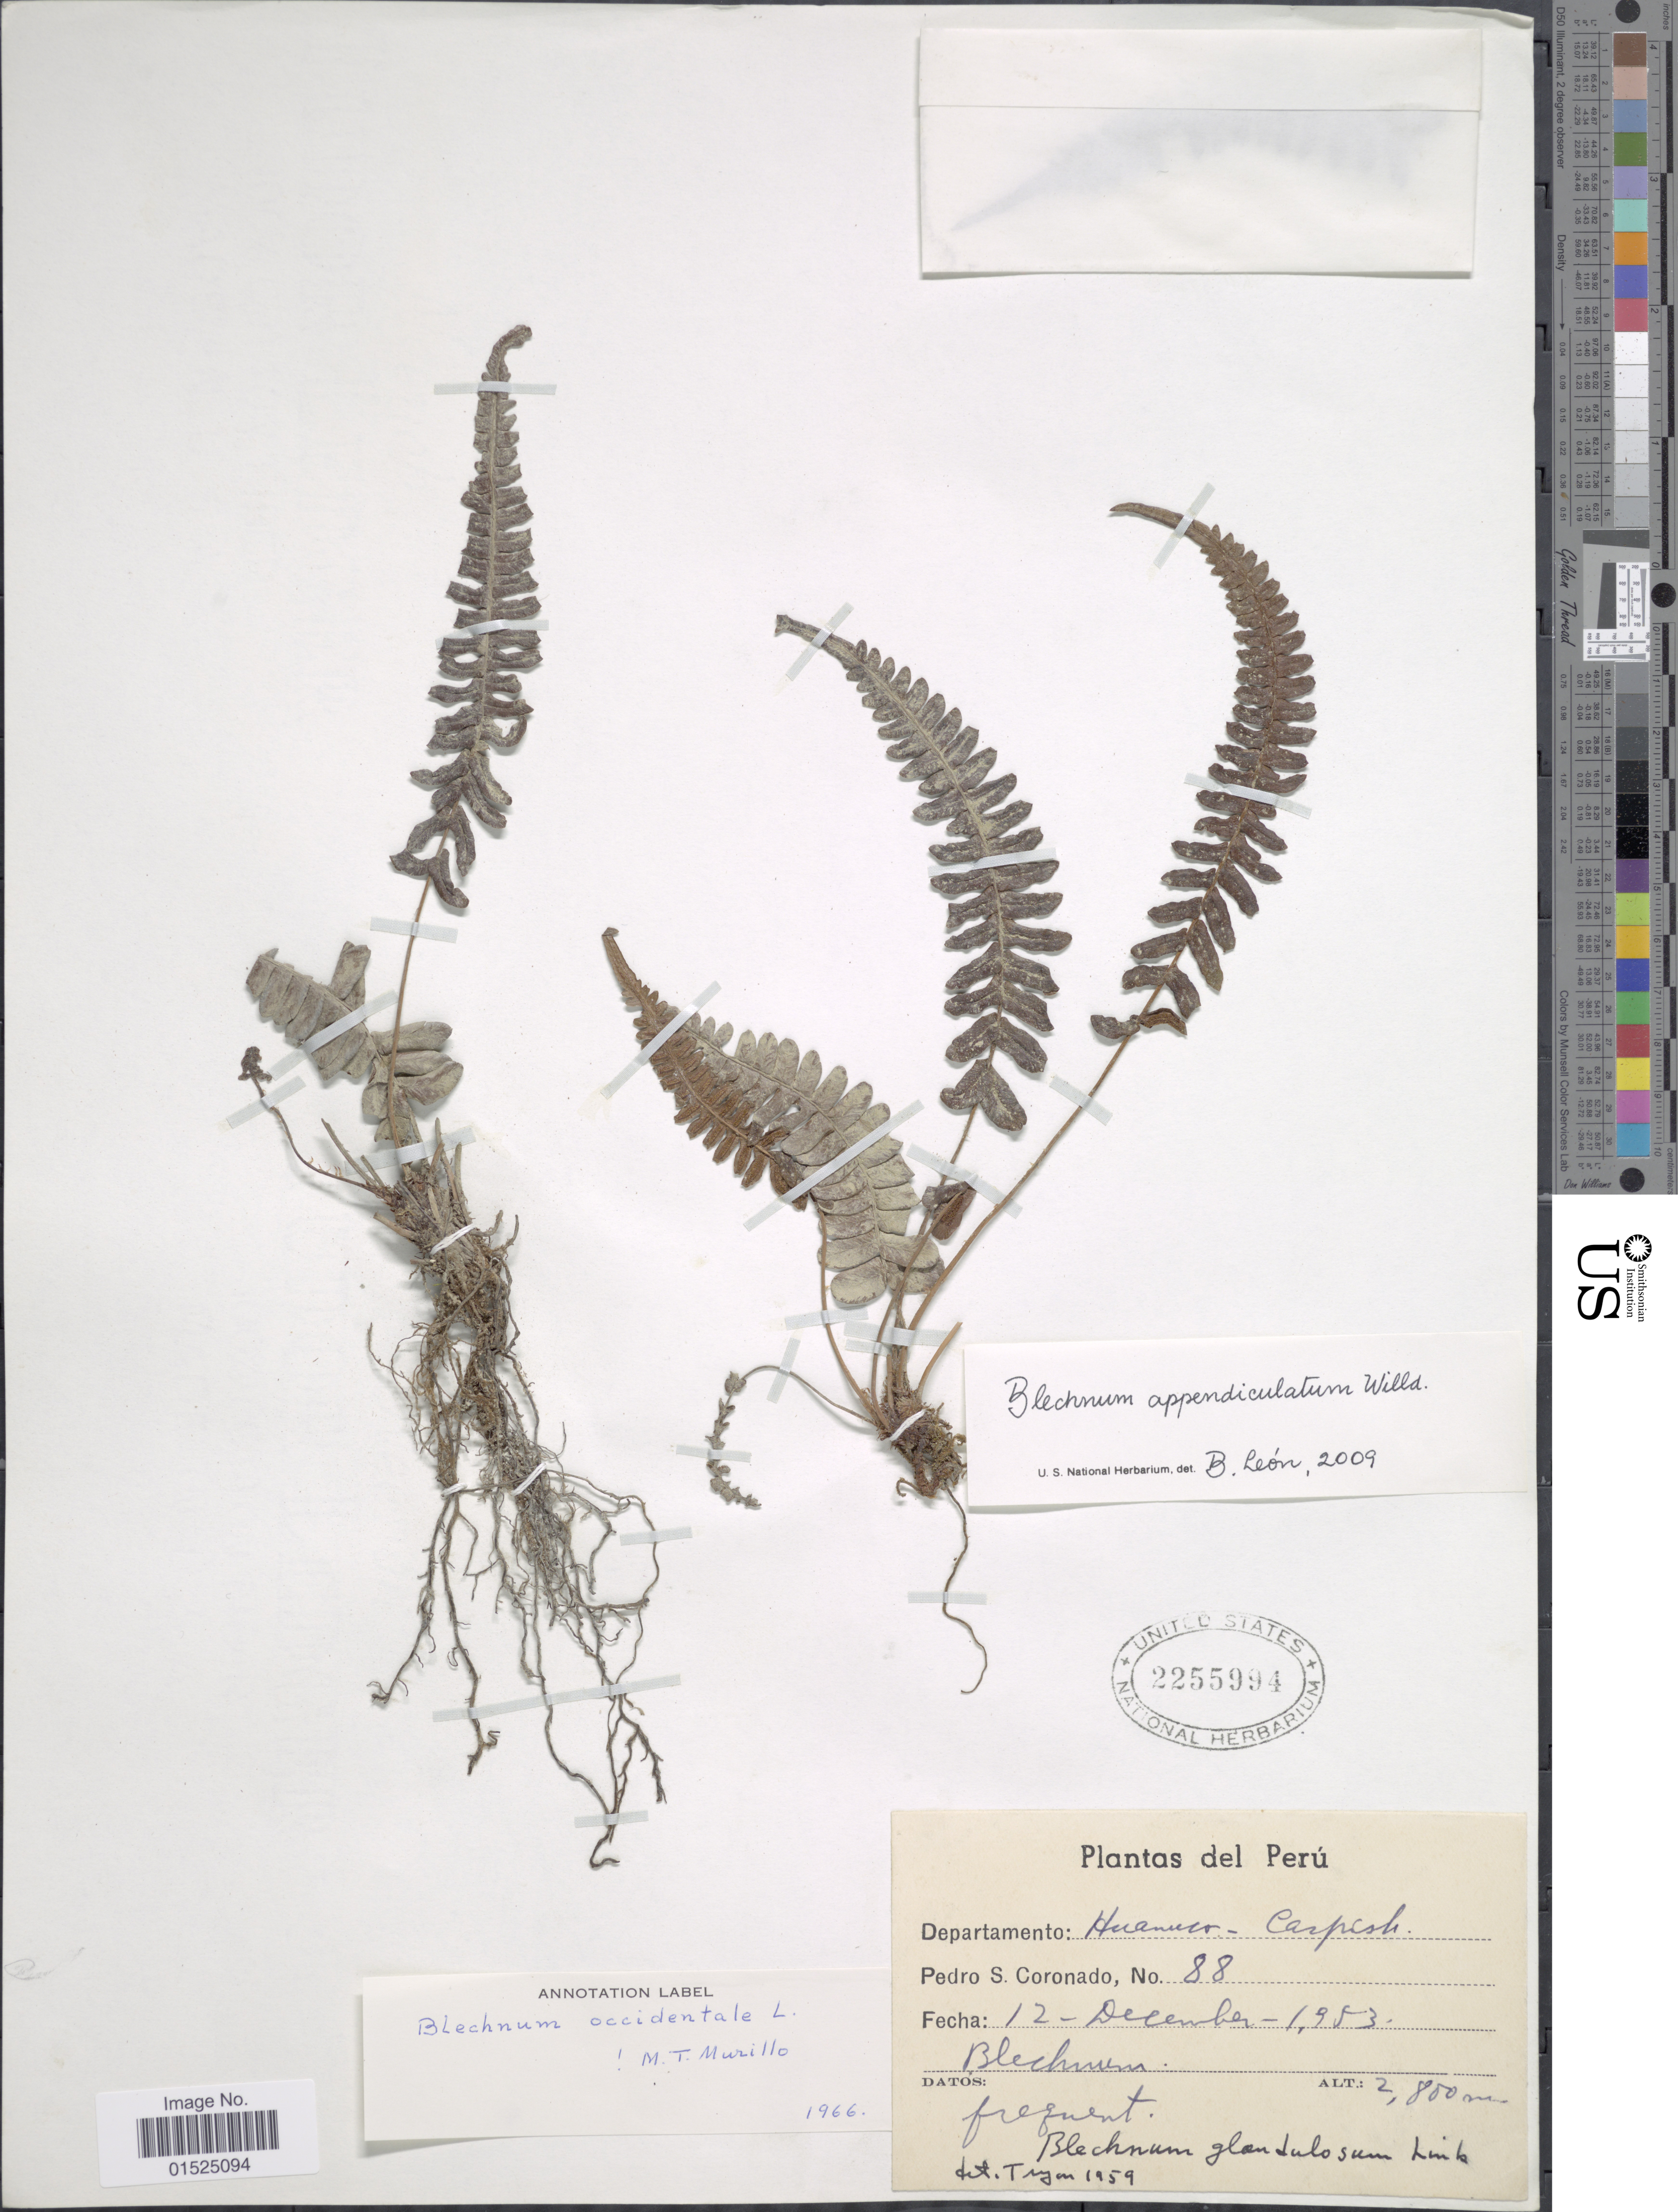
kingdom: Plantae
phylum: Tracheophyta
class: Polypodiopsida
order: Polypodiales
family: Blechnaceae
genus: Blechnum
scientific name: Blechnum appendiculatum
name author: Willd.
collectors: P. Coronado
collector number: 88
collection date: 1953-12-12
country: Peru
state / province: Huánuco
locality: Carpish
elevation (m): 2800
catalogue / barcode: US 2255994